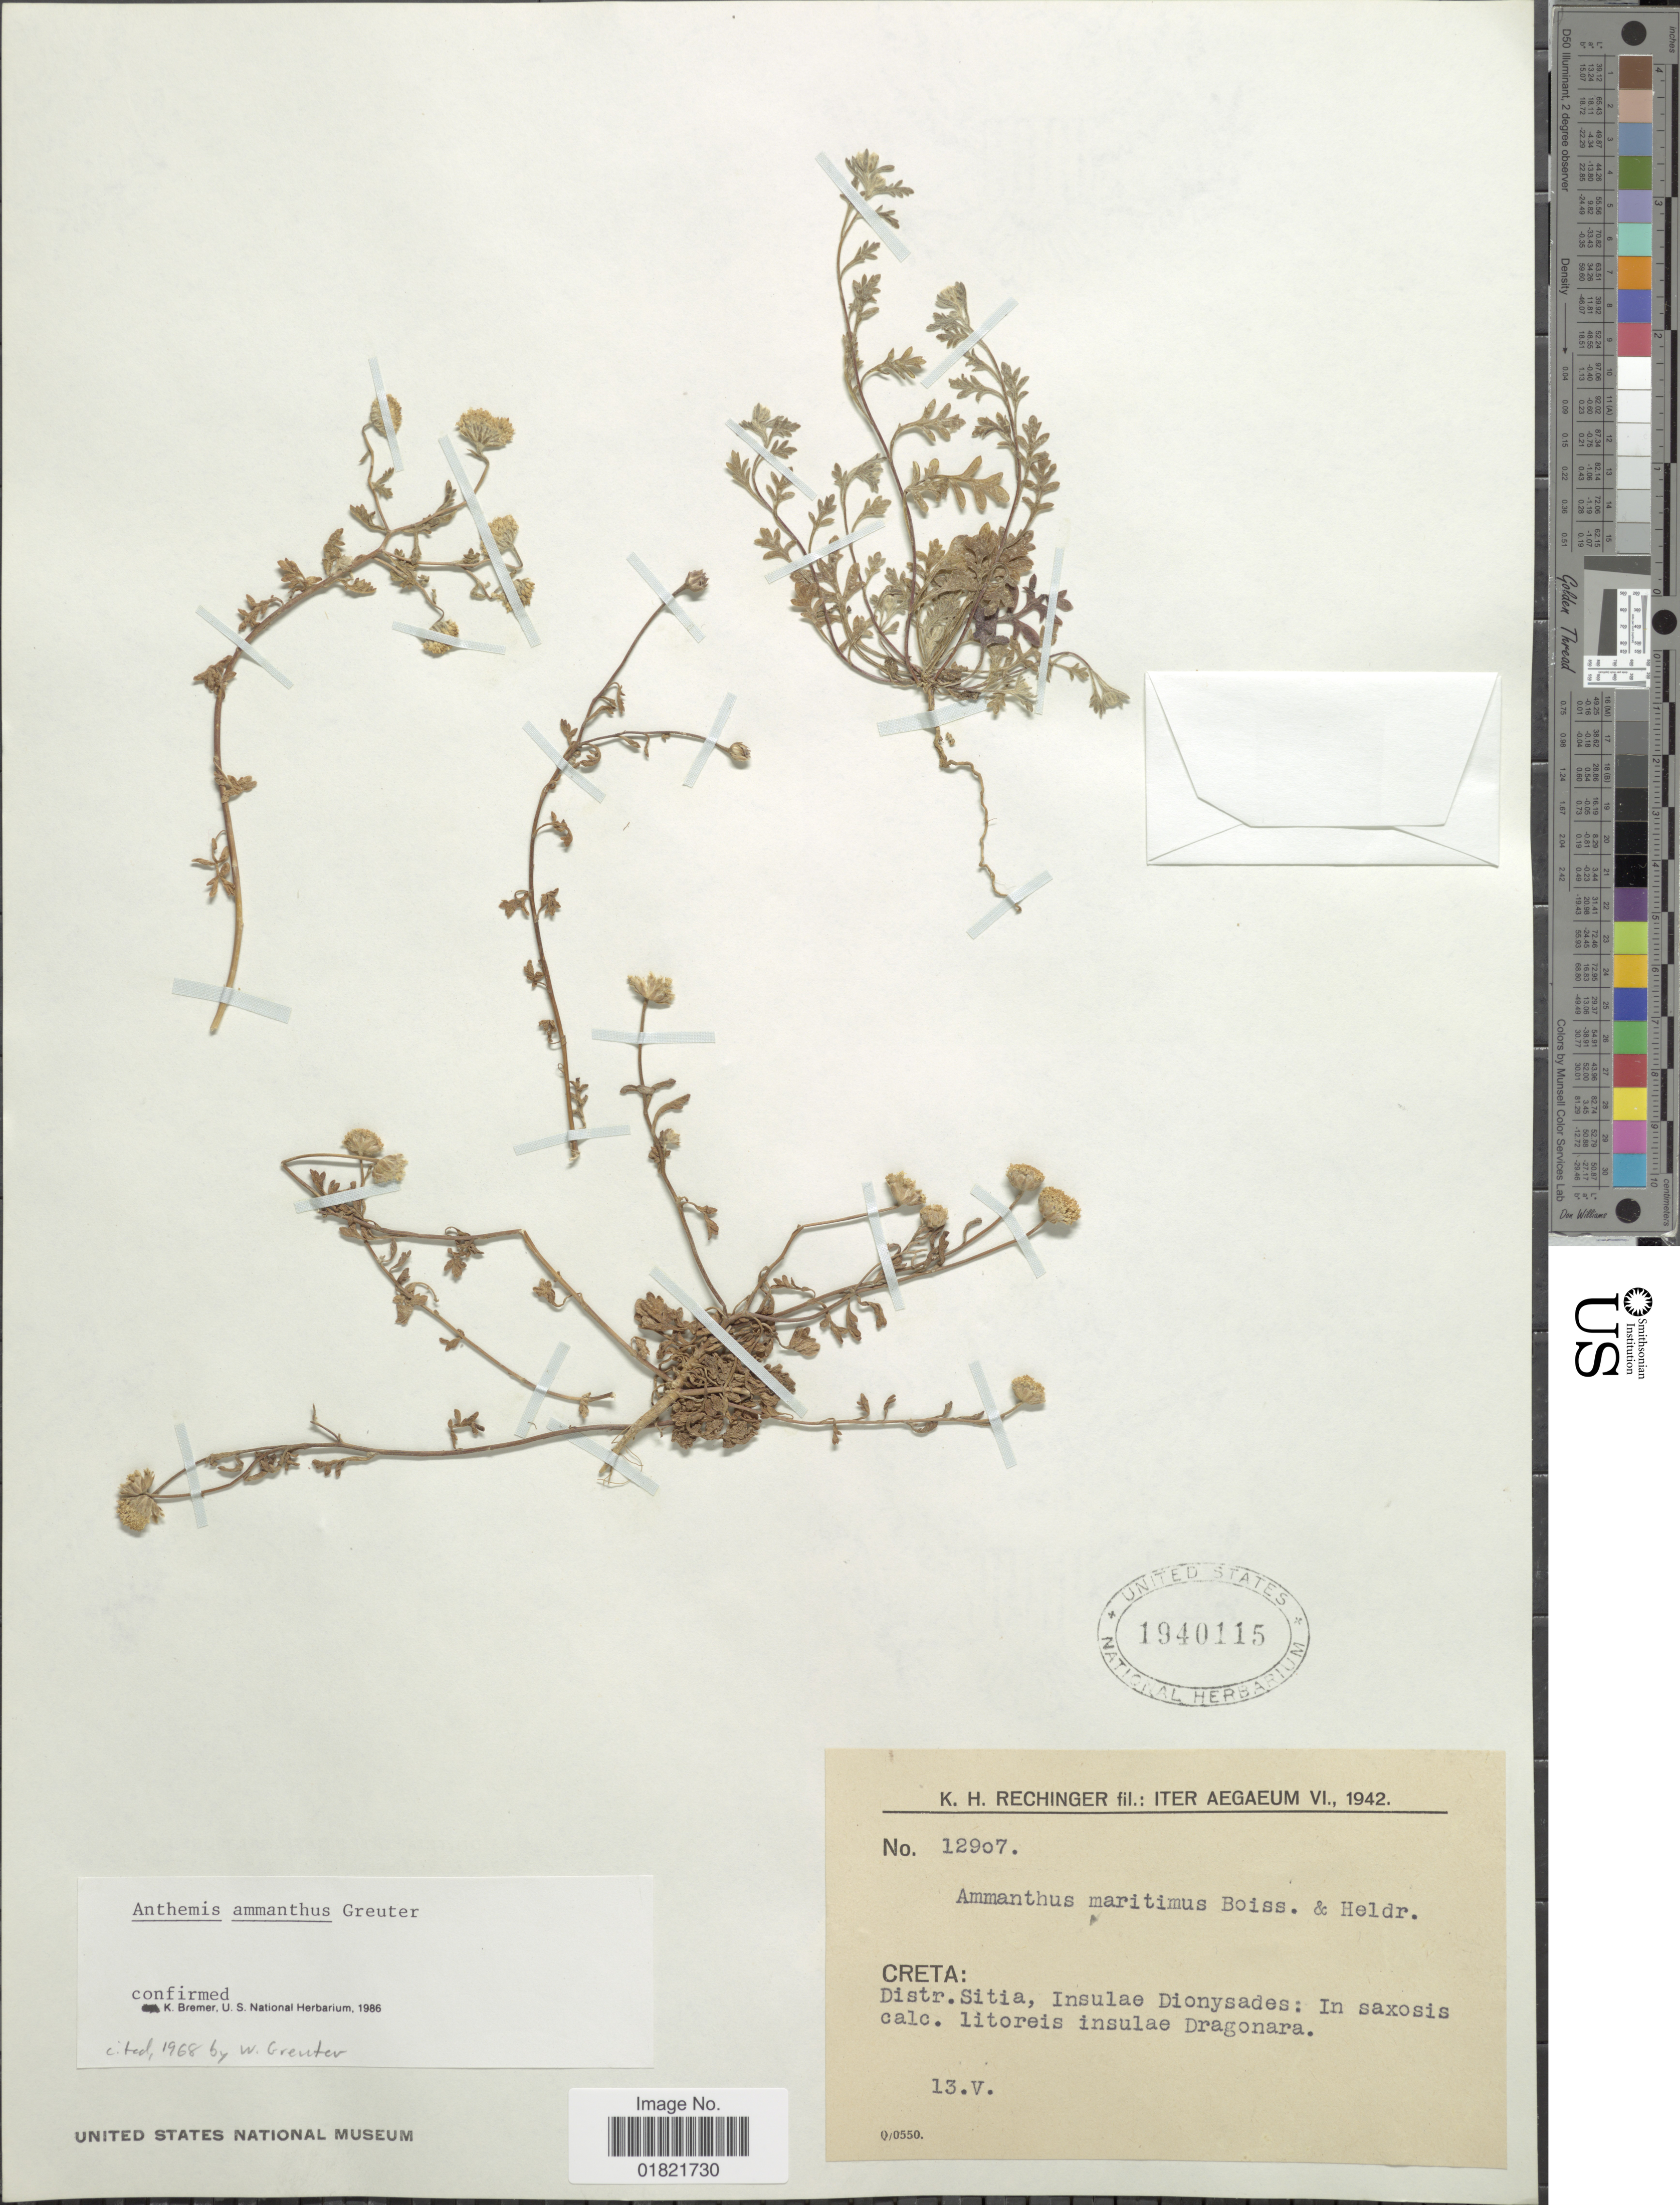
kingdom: Plantae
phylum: Tracheophyta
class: Magnoliopsida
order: Asterales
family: Asteraceae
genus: Anthemis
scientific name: Anthemis ammanthus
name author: Greuter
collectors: K. H. Rechinger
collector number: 12907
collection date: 1942-05-13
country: Greece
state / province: Crete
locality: Creta: Distr. Sitia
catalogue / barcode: US 1904115